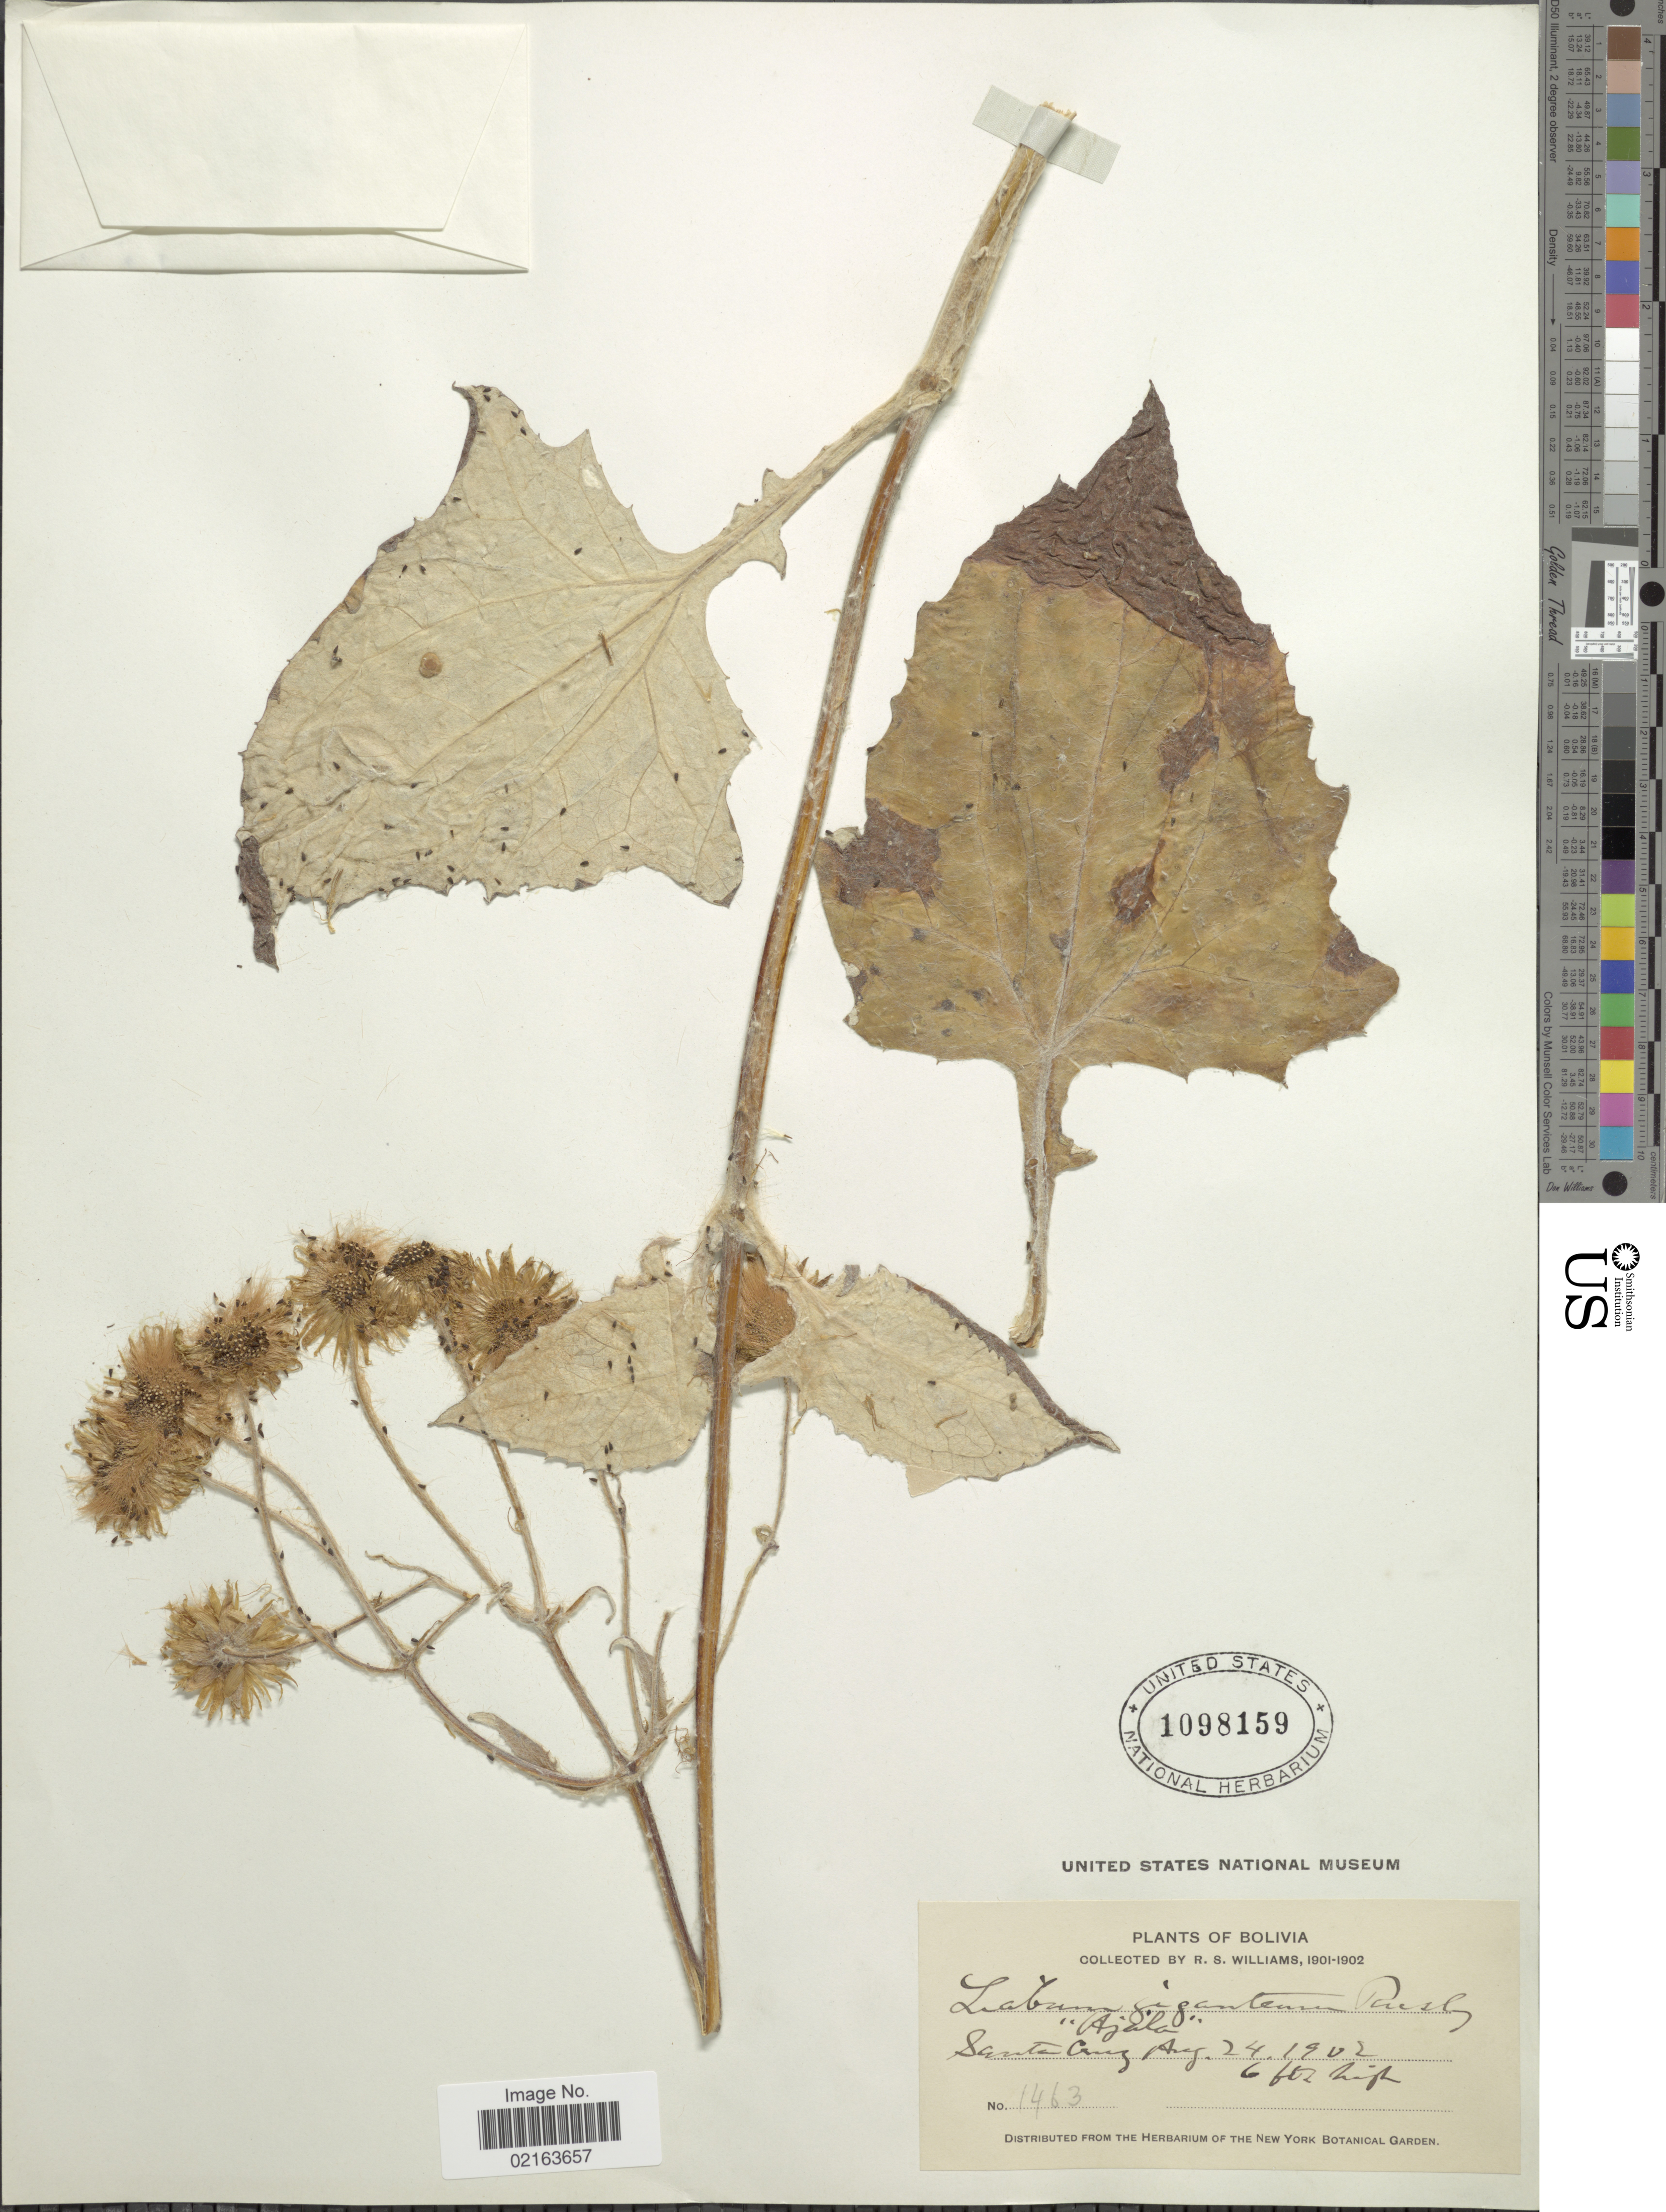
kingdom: Plantae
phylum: Tracheophyta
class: Magnoliopsida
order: Asterales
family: Asteraceae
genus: Munnozia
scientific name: Munnozia gigantea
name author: (Rusby) Rusby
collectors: R. S. Williams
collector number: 1463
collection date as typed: Aug. 24, 1902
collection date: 1902-08-24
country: Bolivia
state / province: La Paz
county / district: Franz Tamayo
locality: Santa Cruz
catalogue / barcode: US 1098159